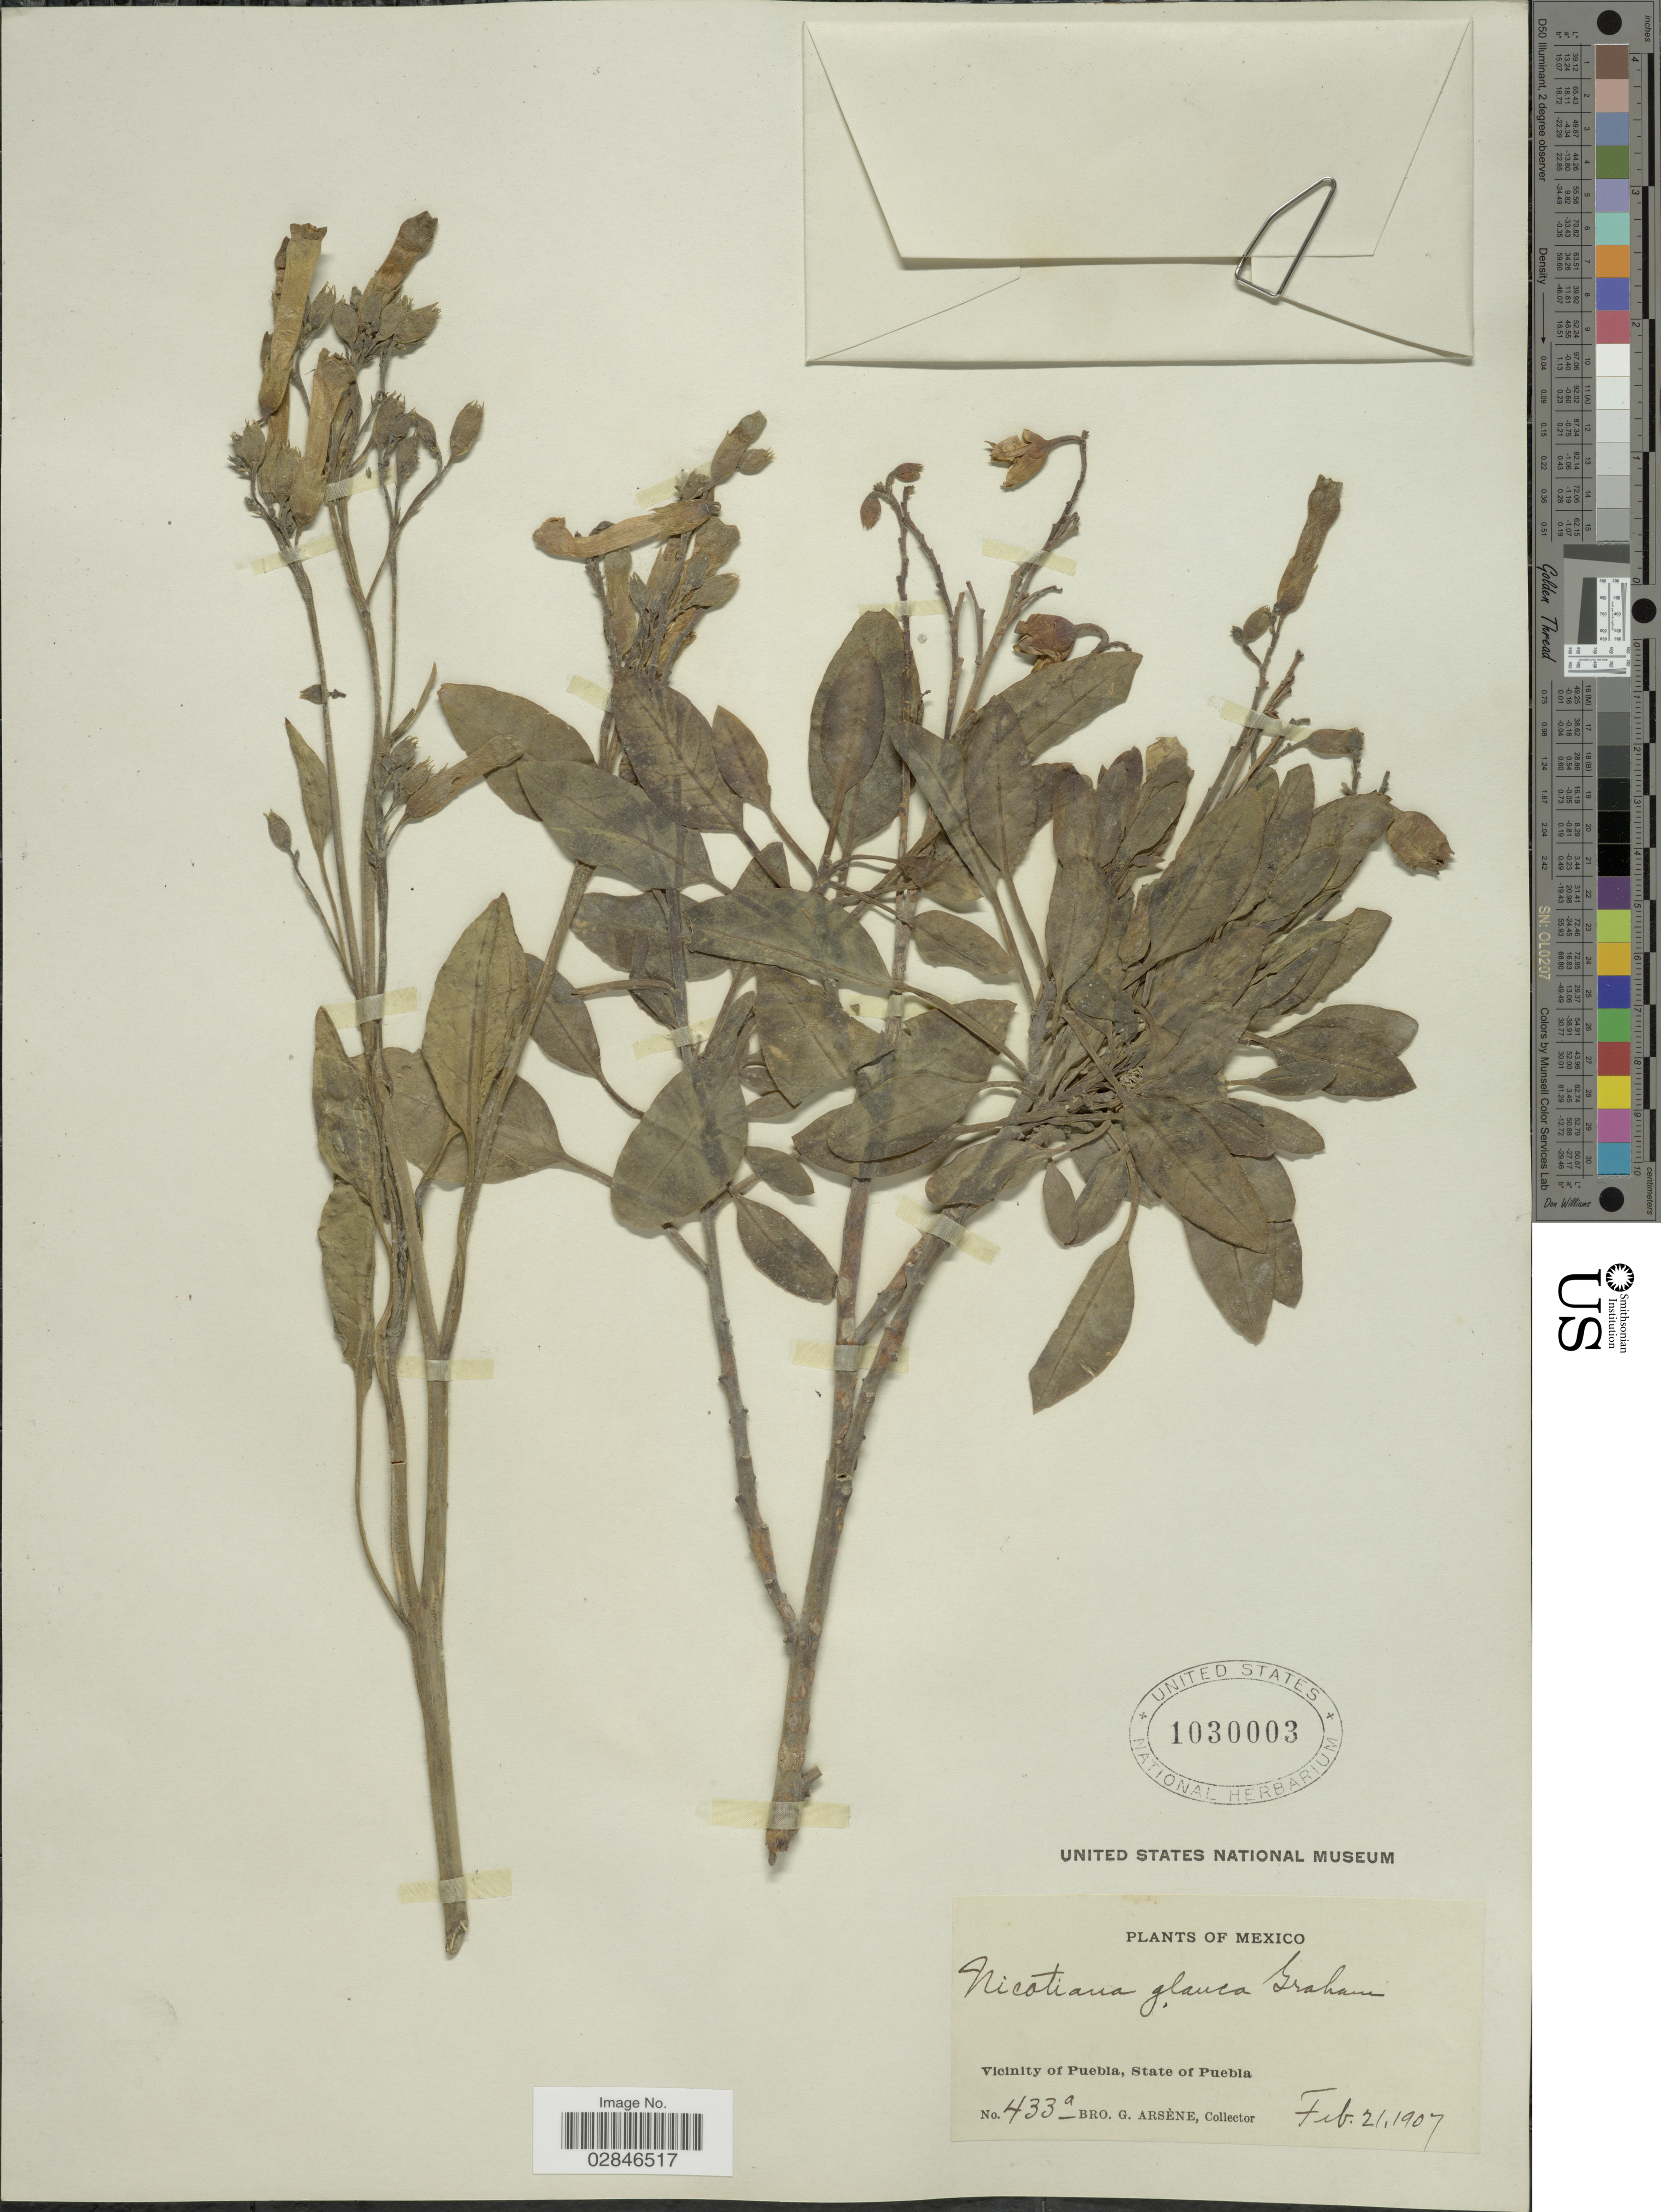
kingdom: Plantae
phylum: Tracheophyta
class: Magnoliopsida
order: Solanales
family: Solanaceae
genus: Nicotiana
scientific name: Nicotiana glauca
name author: Graham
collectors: Bro. G. Arsène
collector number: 433a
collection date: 1907-02-21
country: Mexico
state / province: Puebla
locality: Vicinity of Puebla.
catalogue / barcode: US 1030003